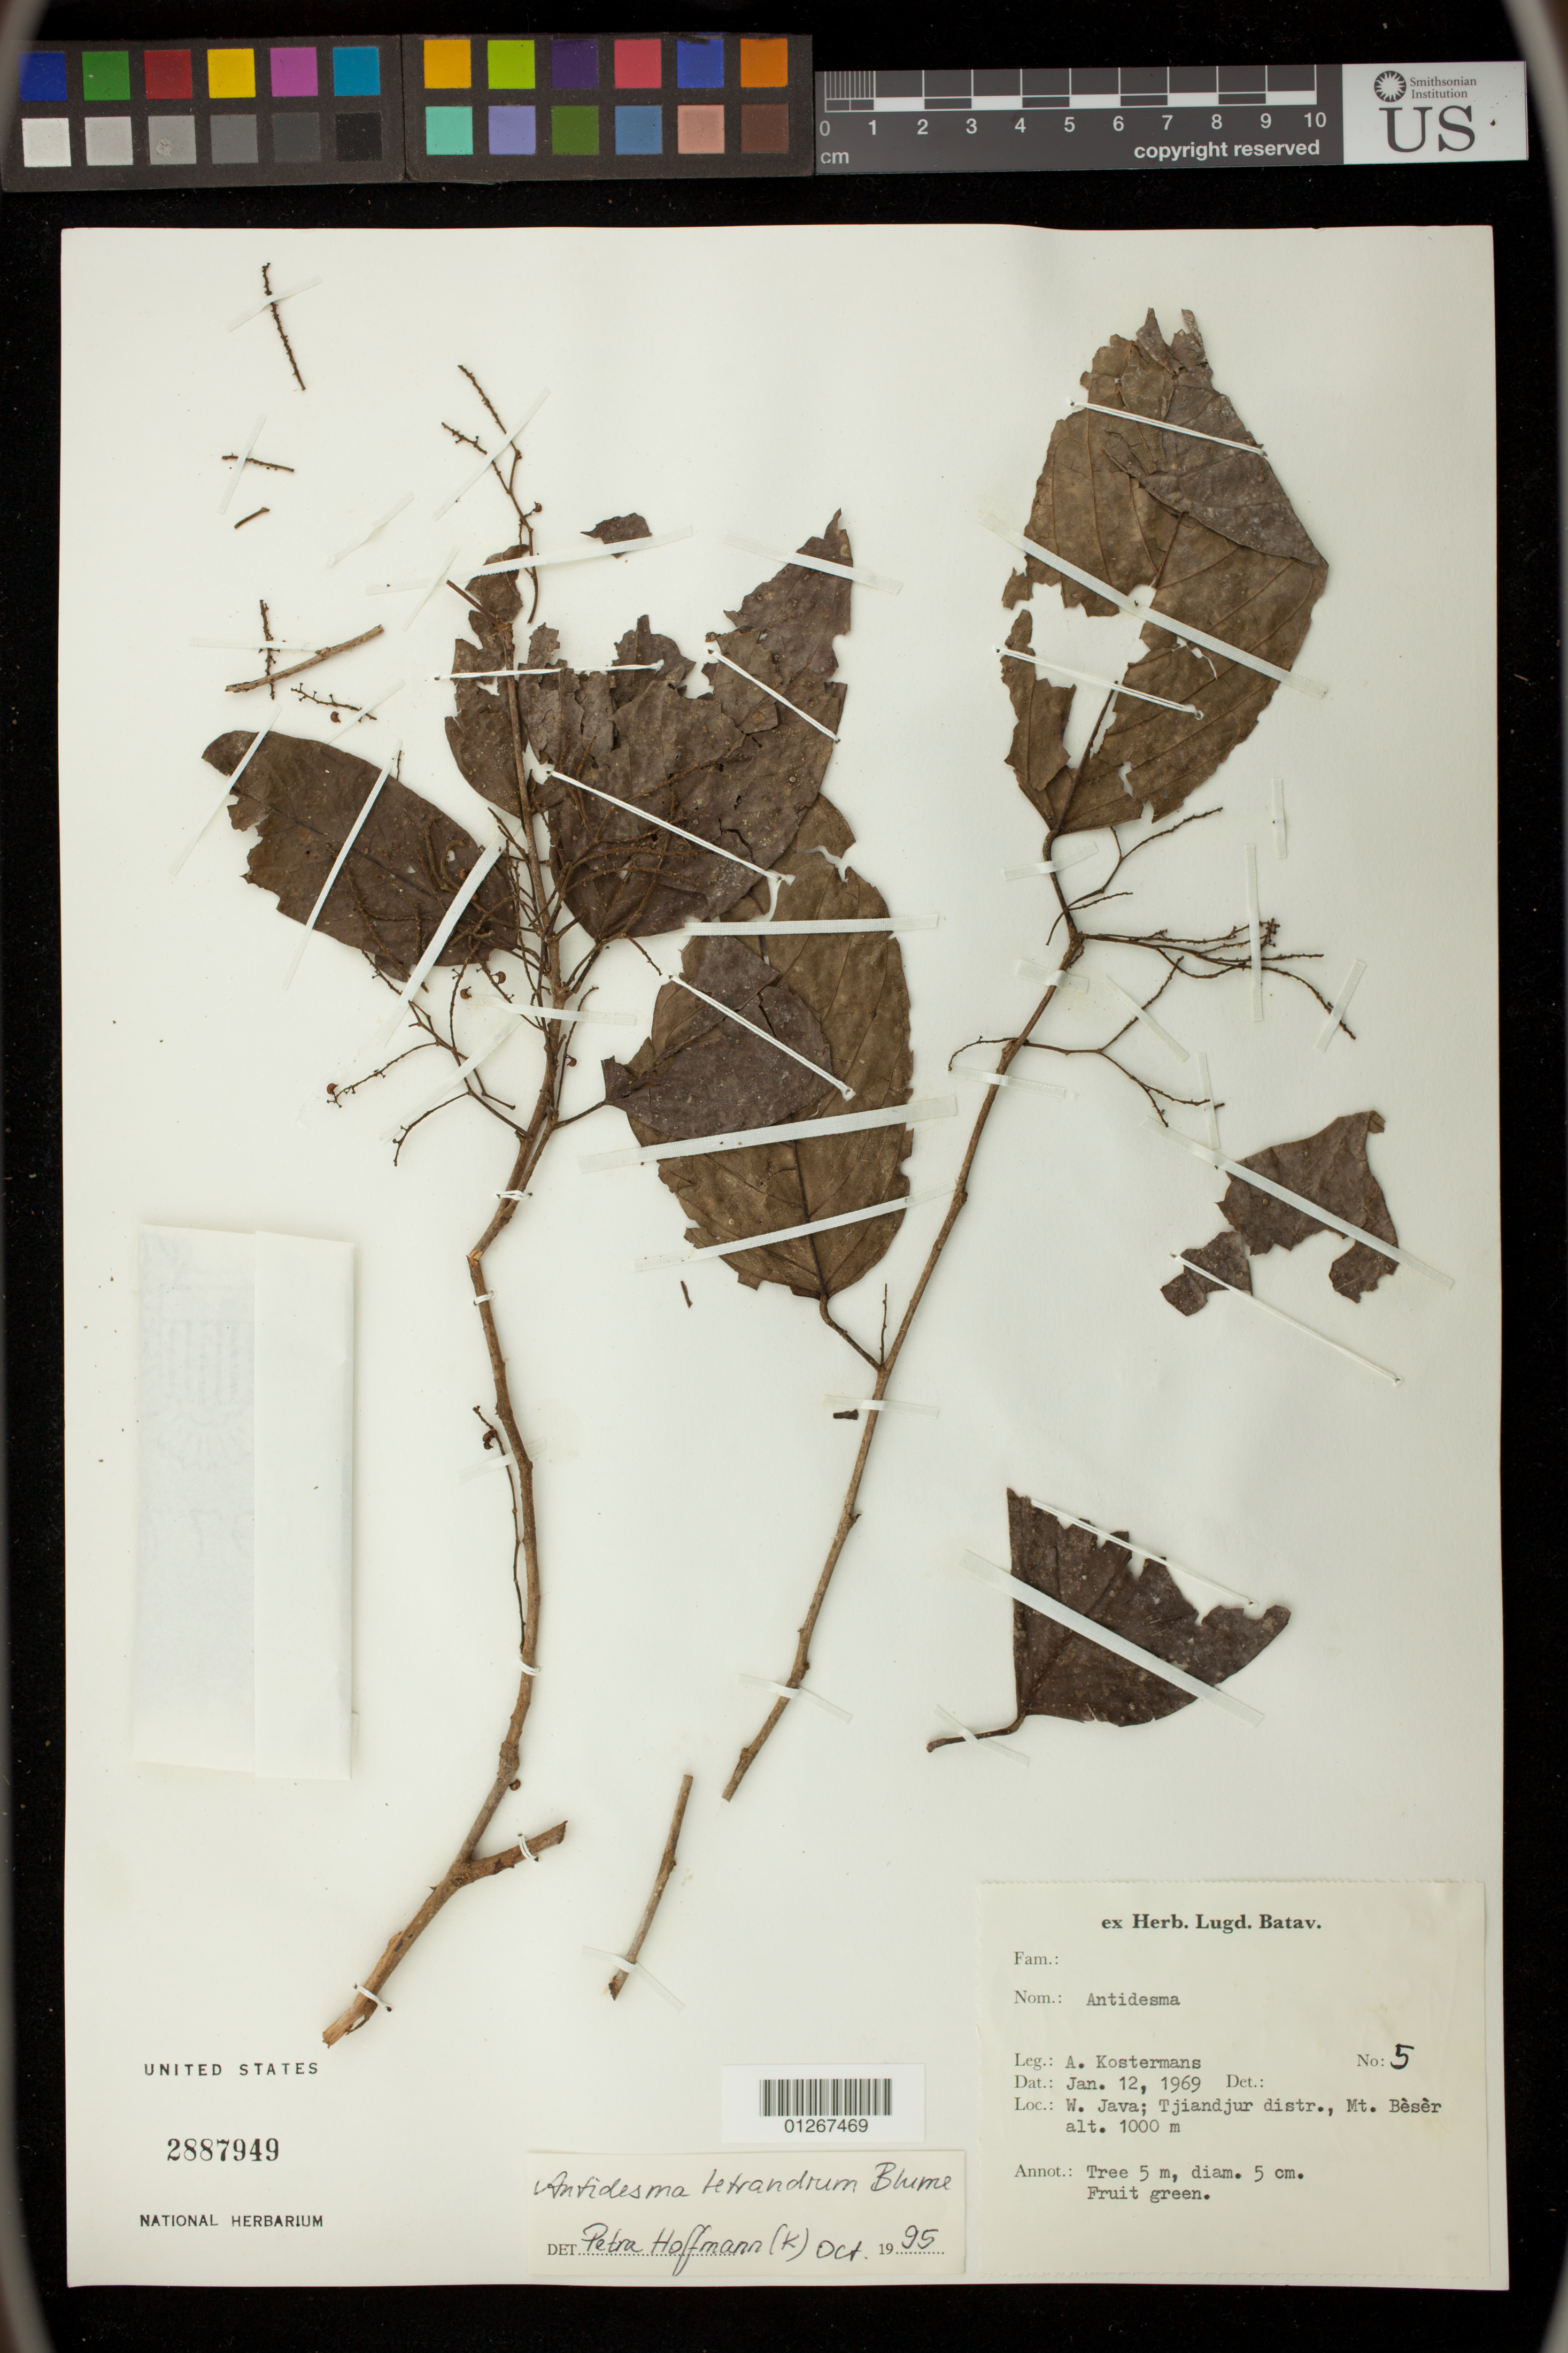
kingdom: Plantae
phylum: Tracheophyta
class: Magnoliopsida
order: Malpighiales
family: Phyllanthaceae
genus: Antidesma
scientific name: Antidesma tetrandrum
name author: Blume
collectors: A. Kostermans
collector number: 5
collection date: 1969-01-12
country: Indonesia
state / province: Java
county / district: Jawa Barat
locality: Tjiandjur distr. Mt. Beser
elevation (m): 1000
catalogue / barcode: US 2887949